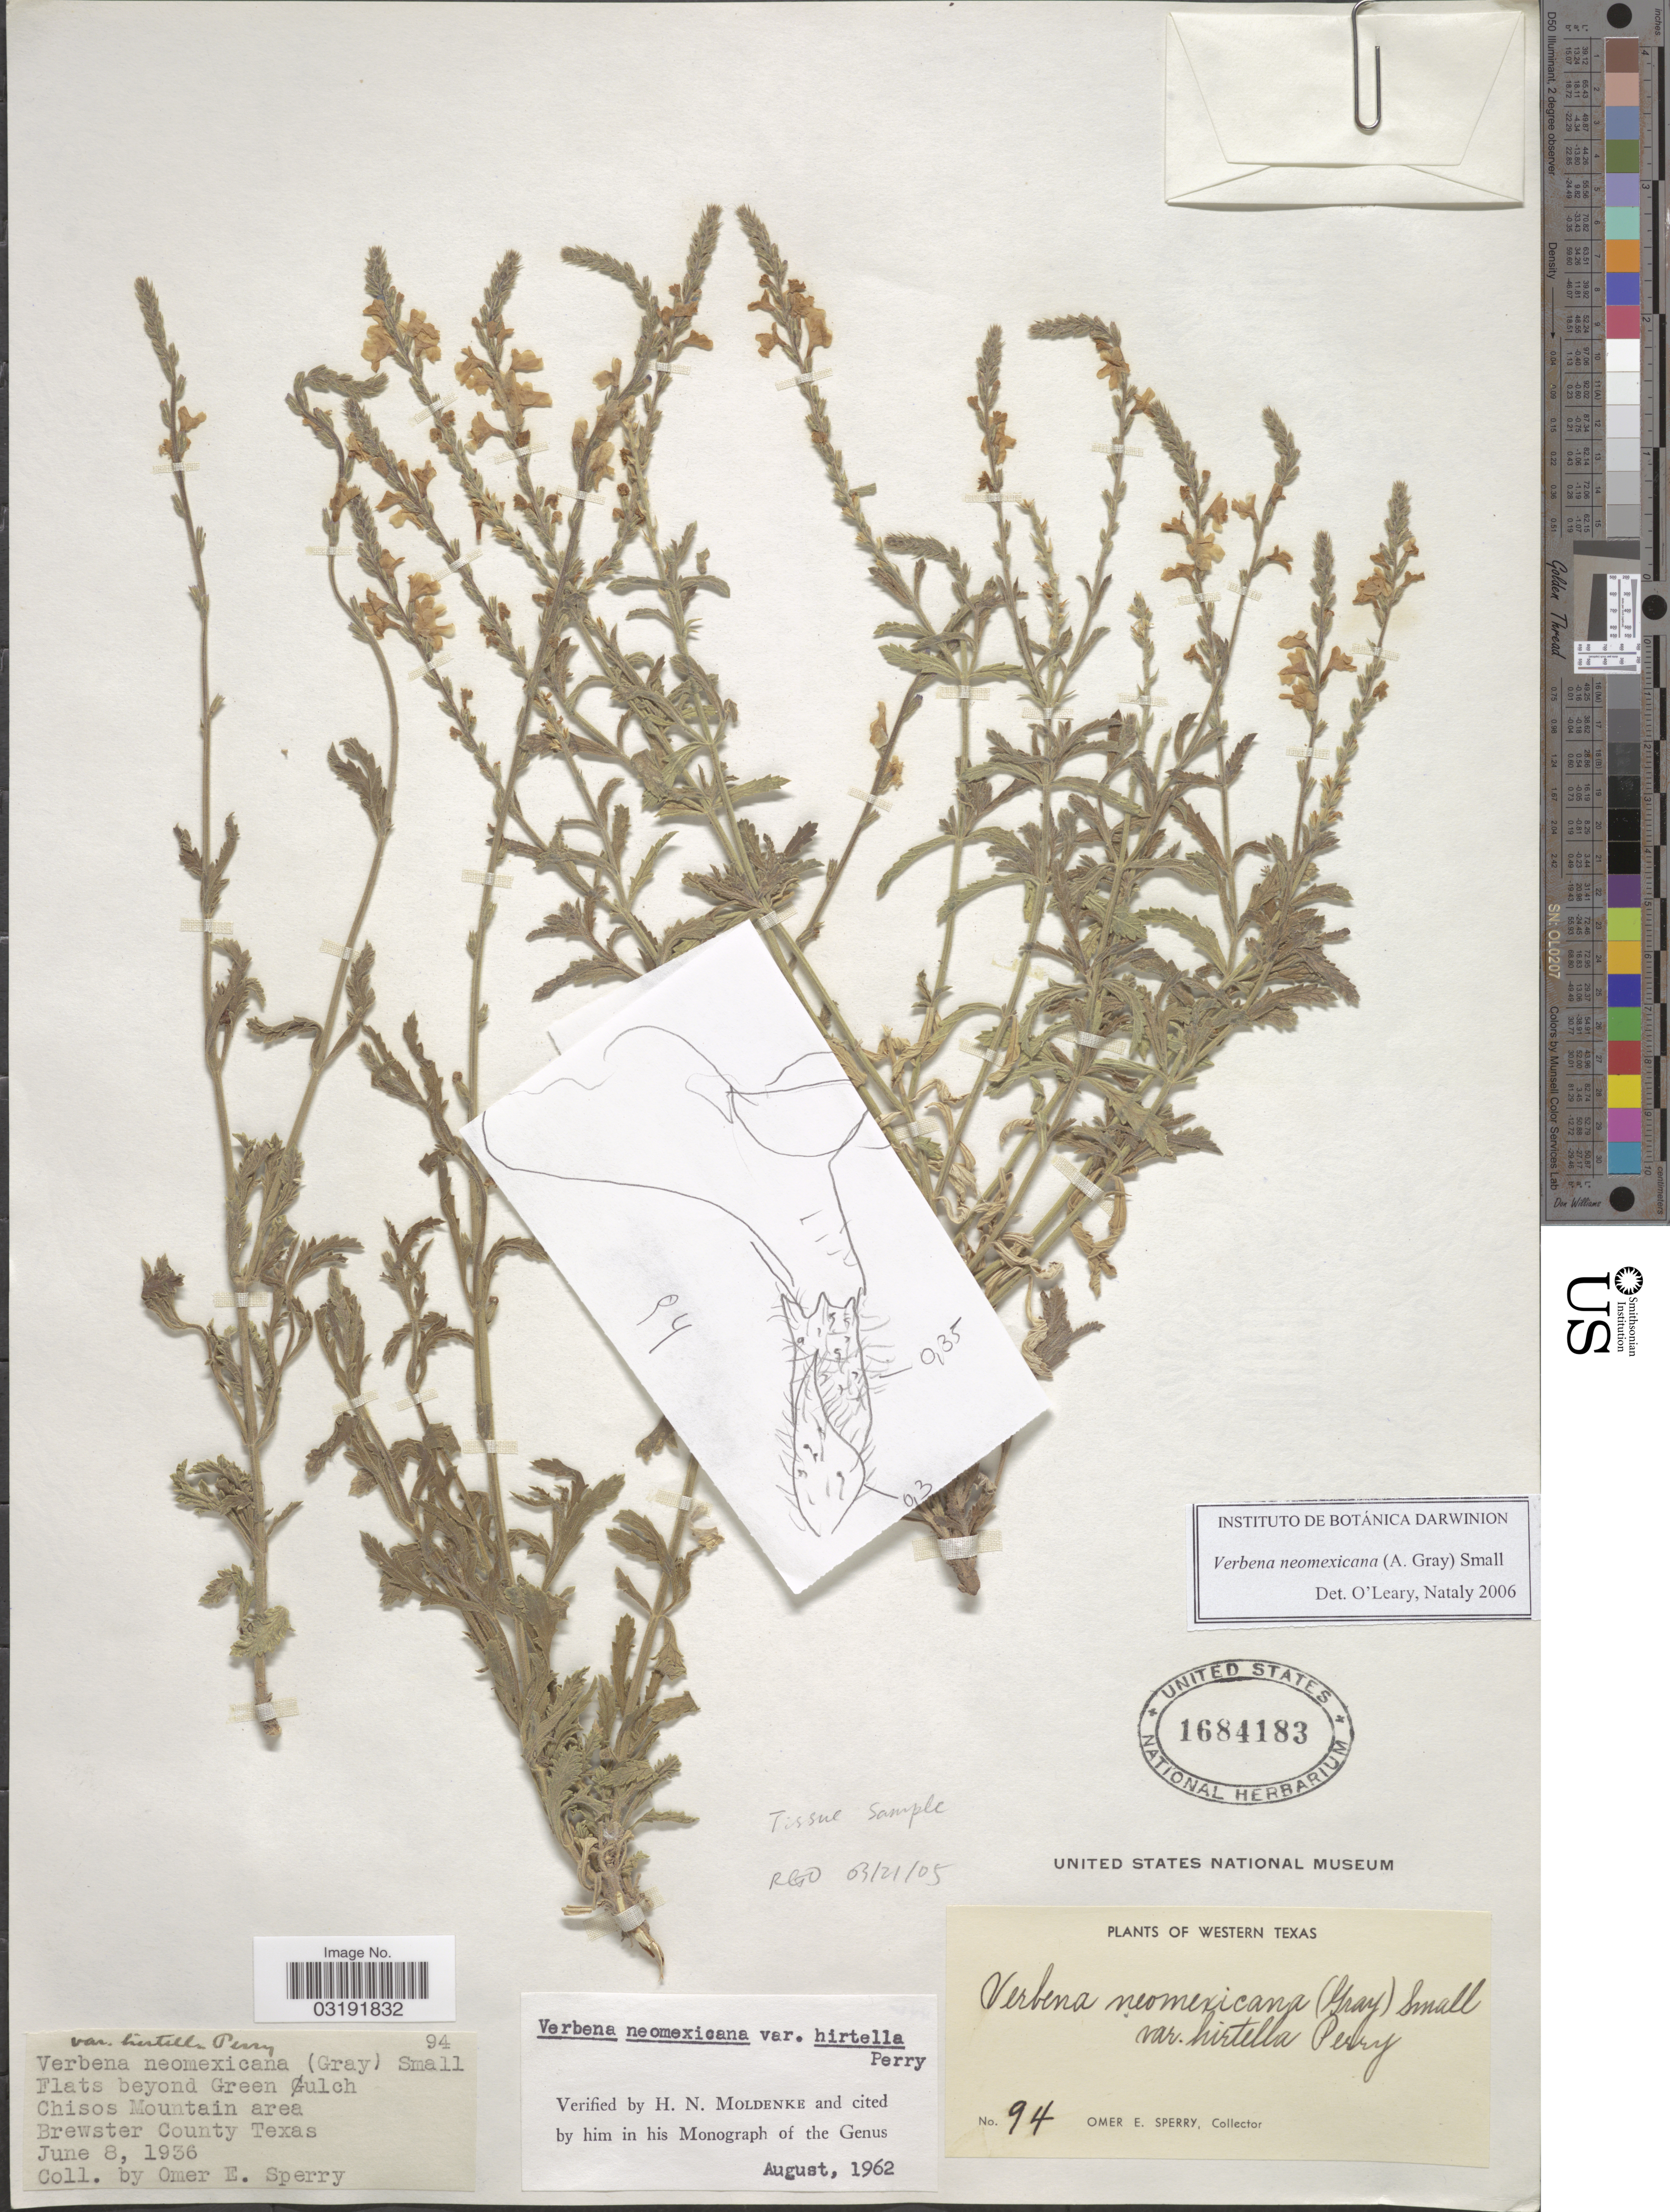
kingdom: Plantae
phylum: Tracheophyta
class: Magnoliopsida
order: Lamiales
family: Verbenaceae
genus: Verbena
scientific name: Verbena neomexicana var. hirtella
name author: L.M. Perry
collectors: O. E. Sperry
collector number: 94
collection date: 1936-06-08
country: United States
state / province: Texas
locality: Western Texas. Flats beyon Green Gulch Chisos Mountain area. Brewster County.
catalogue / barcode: US 1684183